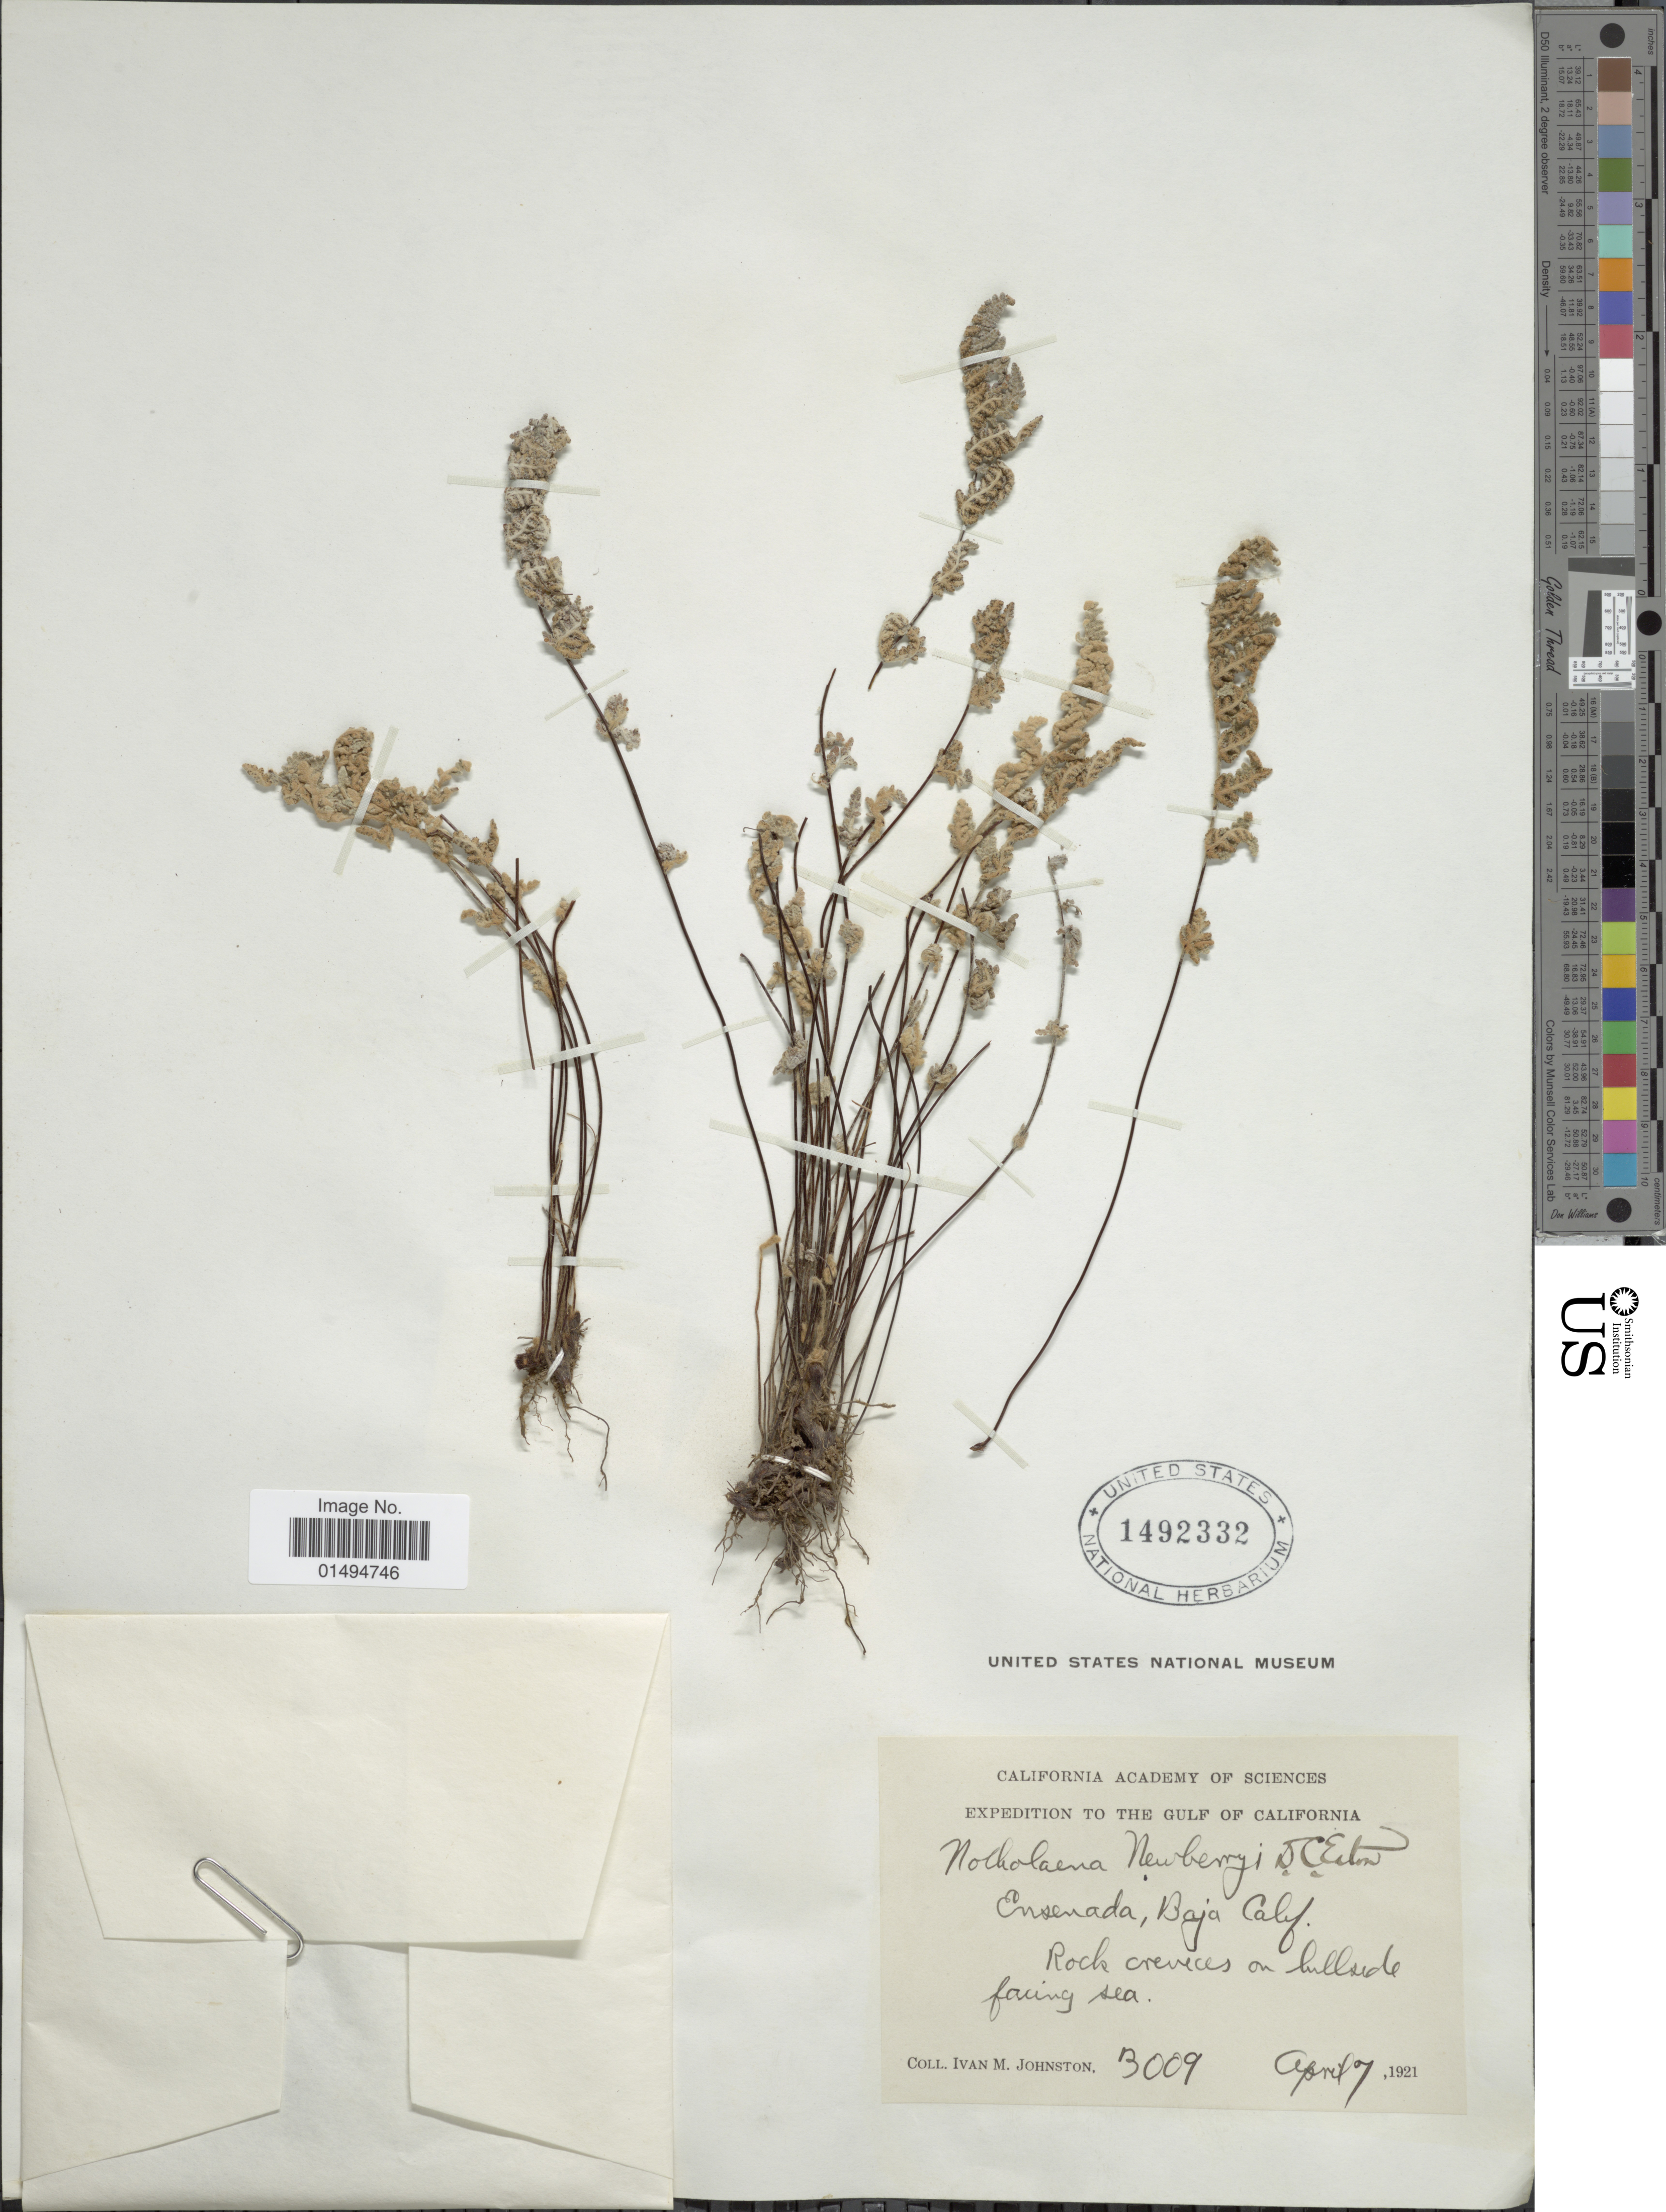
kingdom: Plantae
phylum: Tracheophyta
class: Polypodiopsida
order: Polypodiales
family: Pteridaceae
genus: Myriopteris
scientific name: Myriopteris newberryi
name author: (D.C. Eaton) Grusz & Windham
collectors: I.M. Johnston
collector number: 3009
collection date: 1921-04-07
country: Mexico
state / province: Baja California Norte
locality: The Gulf of California, Ensenada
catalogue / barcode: US 1492332